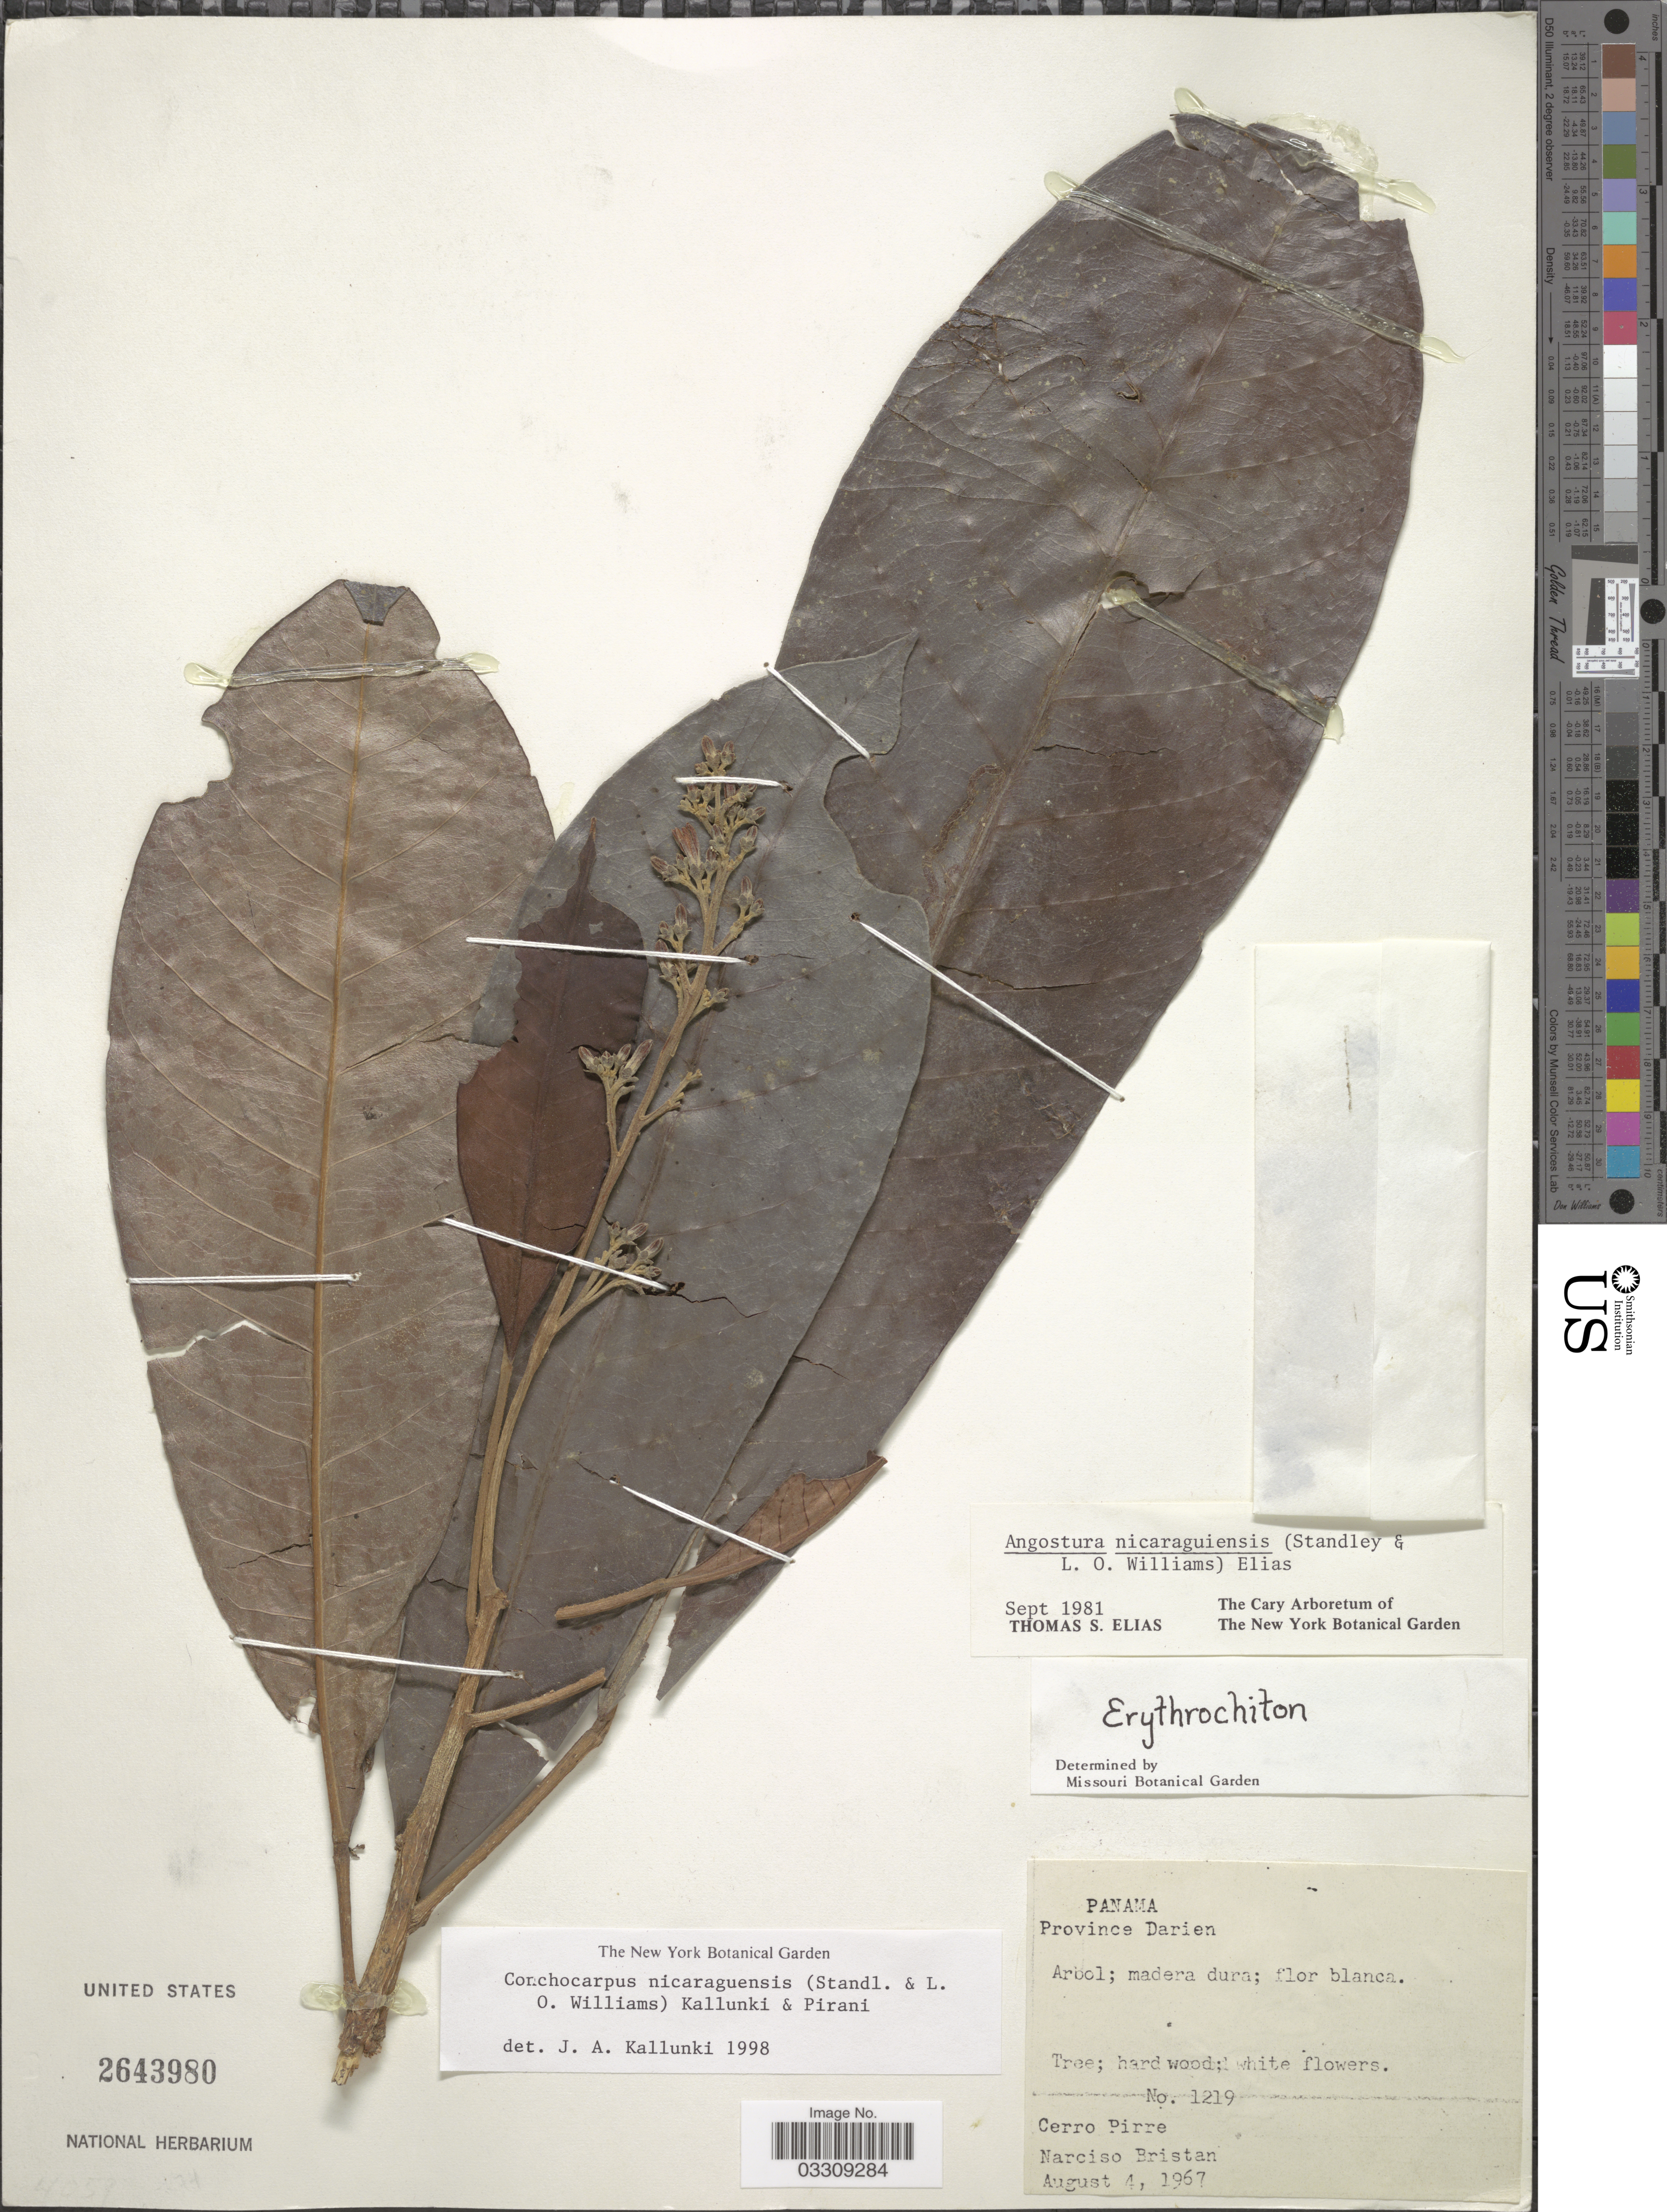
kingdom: Plantae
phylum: Tracheophyta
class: Magnoliopsida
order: Sapindales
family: Rutaceae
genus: Conchocarpus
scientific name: Conchocarpus nicaraguensis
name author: (Standl. & L.O. Williams) Kallunki & Pirani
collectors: N. Bristan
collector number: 1219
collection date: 1967-08-04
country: Panama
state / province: Darién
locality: Cerro Pirre.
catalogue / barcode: US 2643980